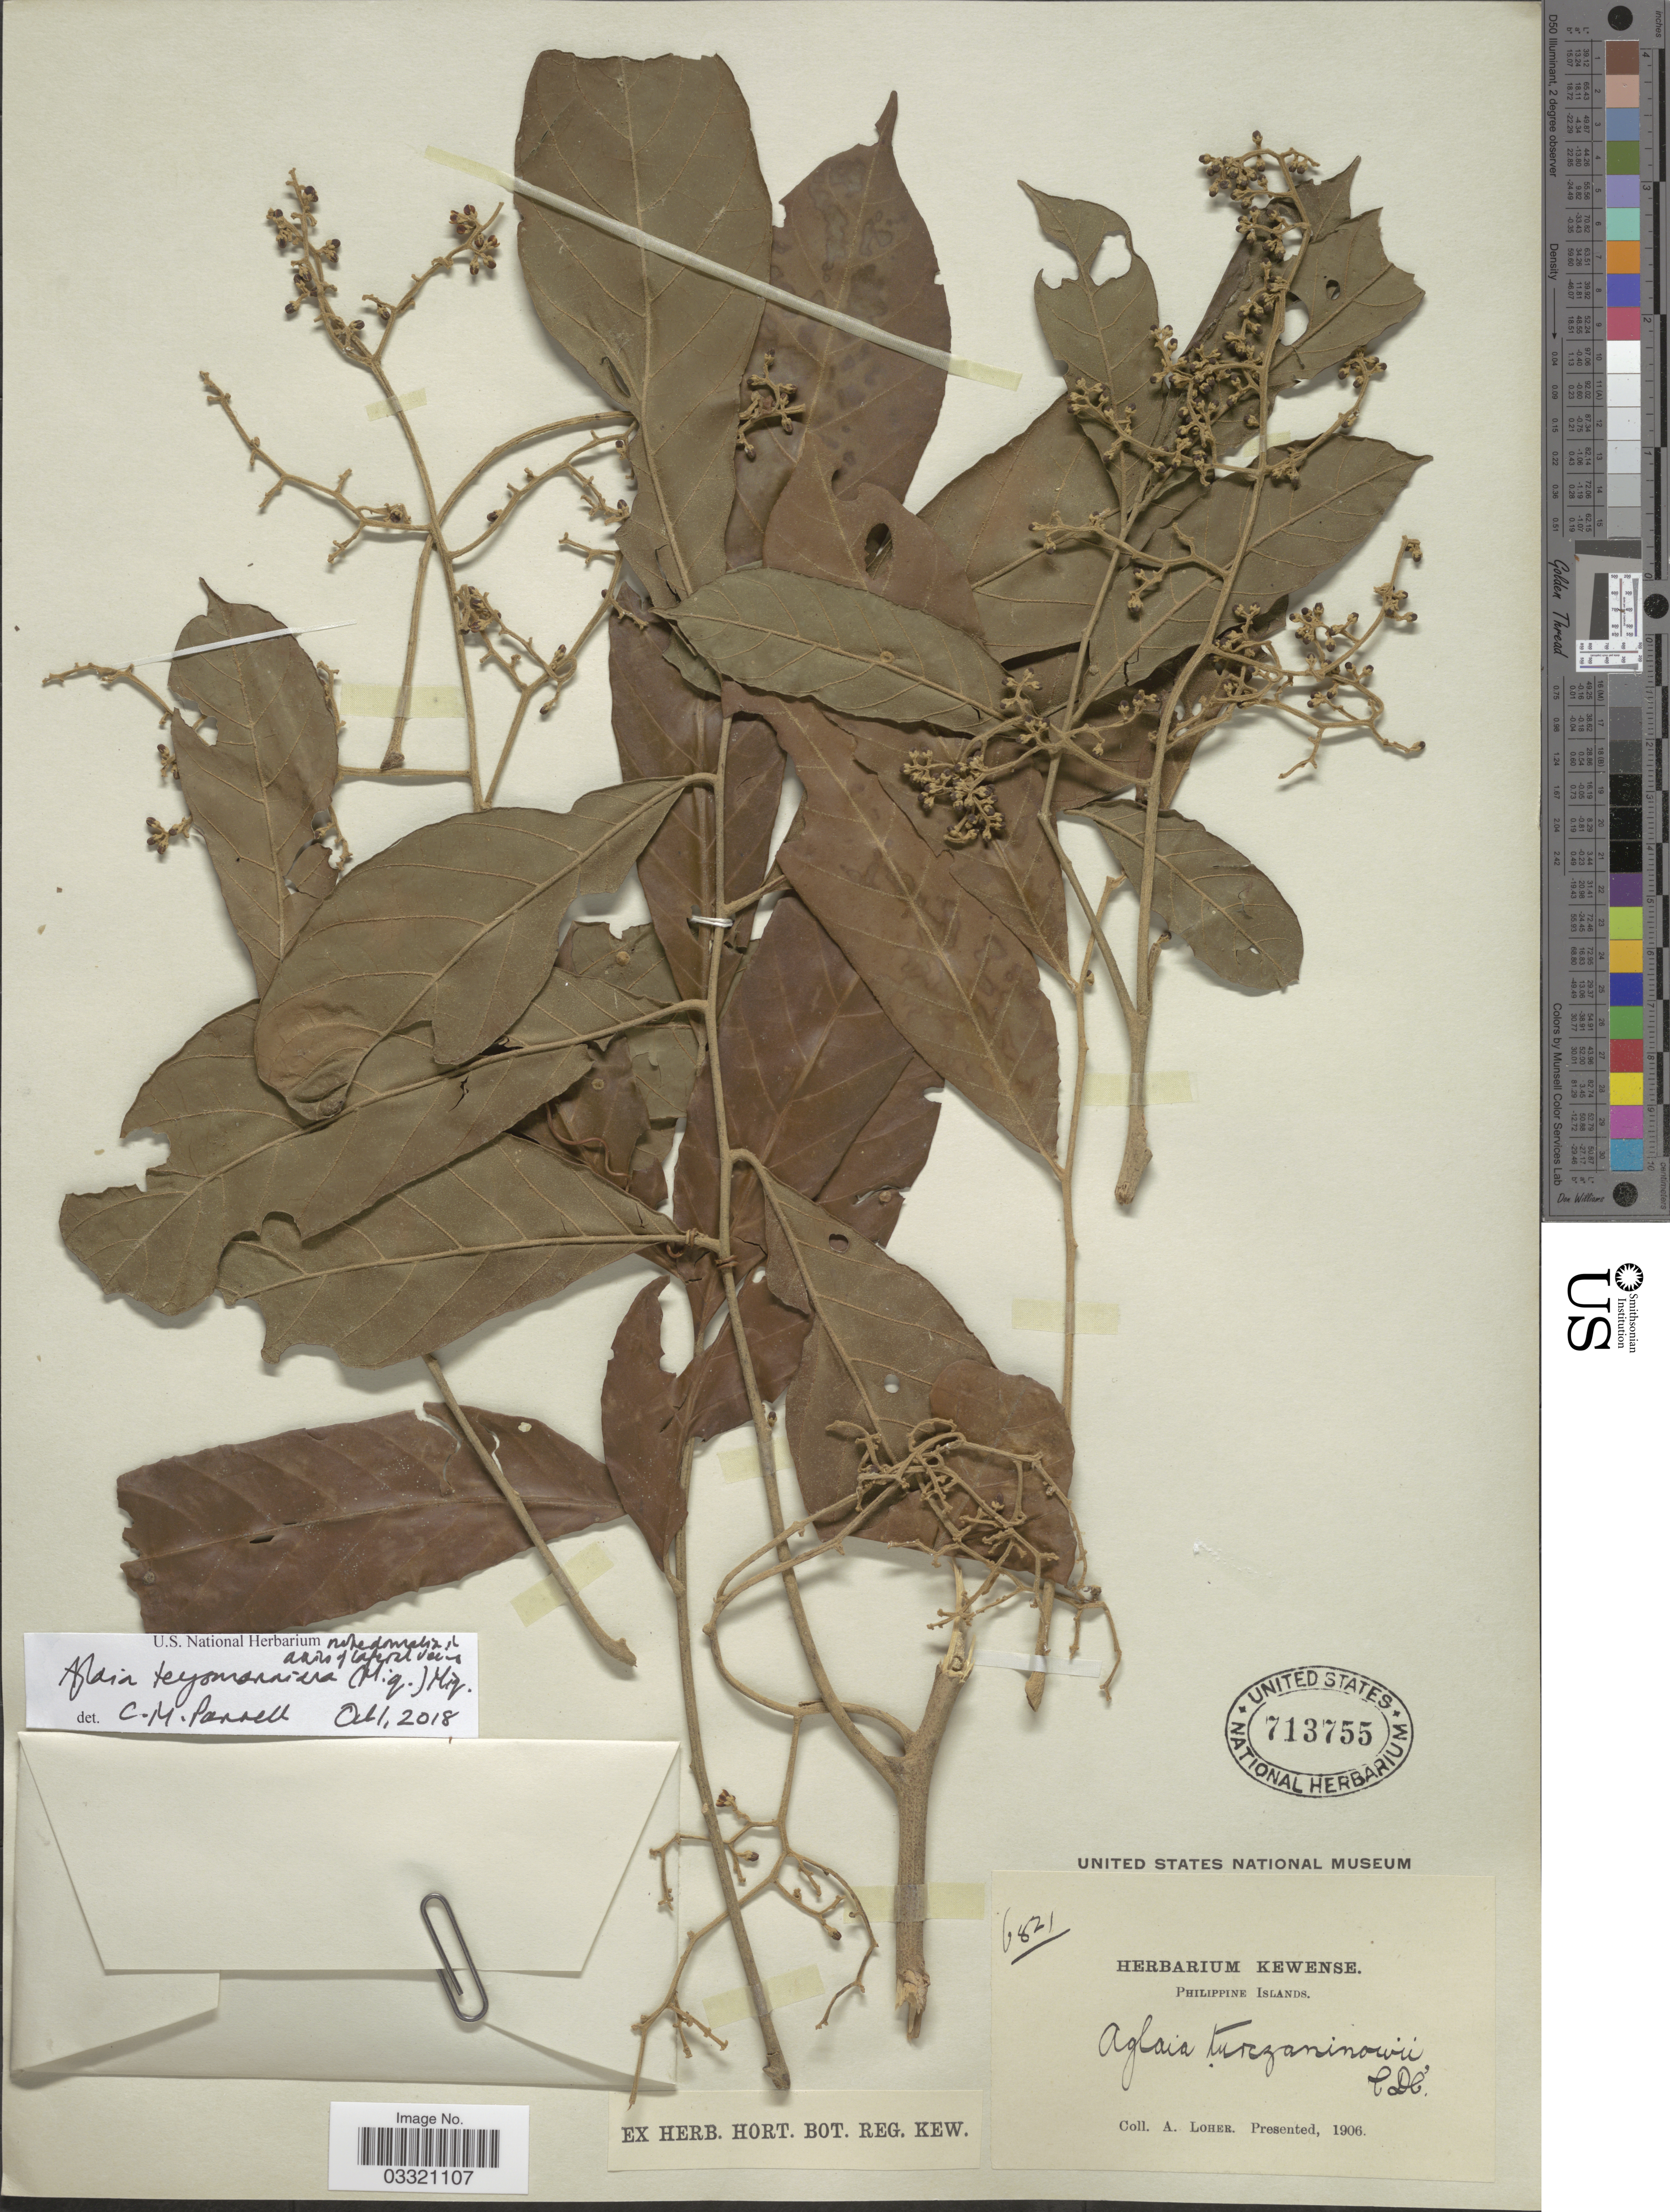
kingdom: Plantae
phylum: Tracheophyta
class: Magnoliopsida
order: Sapindales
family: Meliaceae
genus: Aglaia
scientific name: Aglaia teysmanniana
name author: (Miq.) Miq.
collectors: A. Loher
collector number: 6821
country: Philippines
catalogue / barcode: US 713755